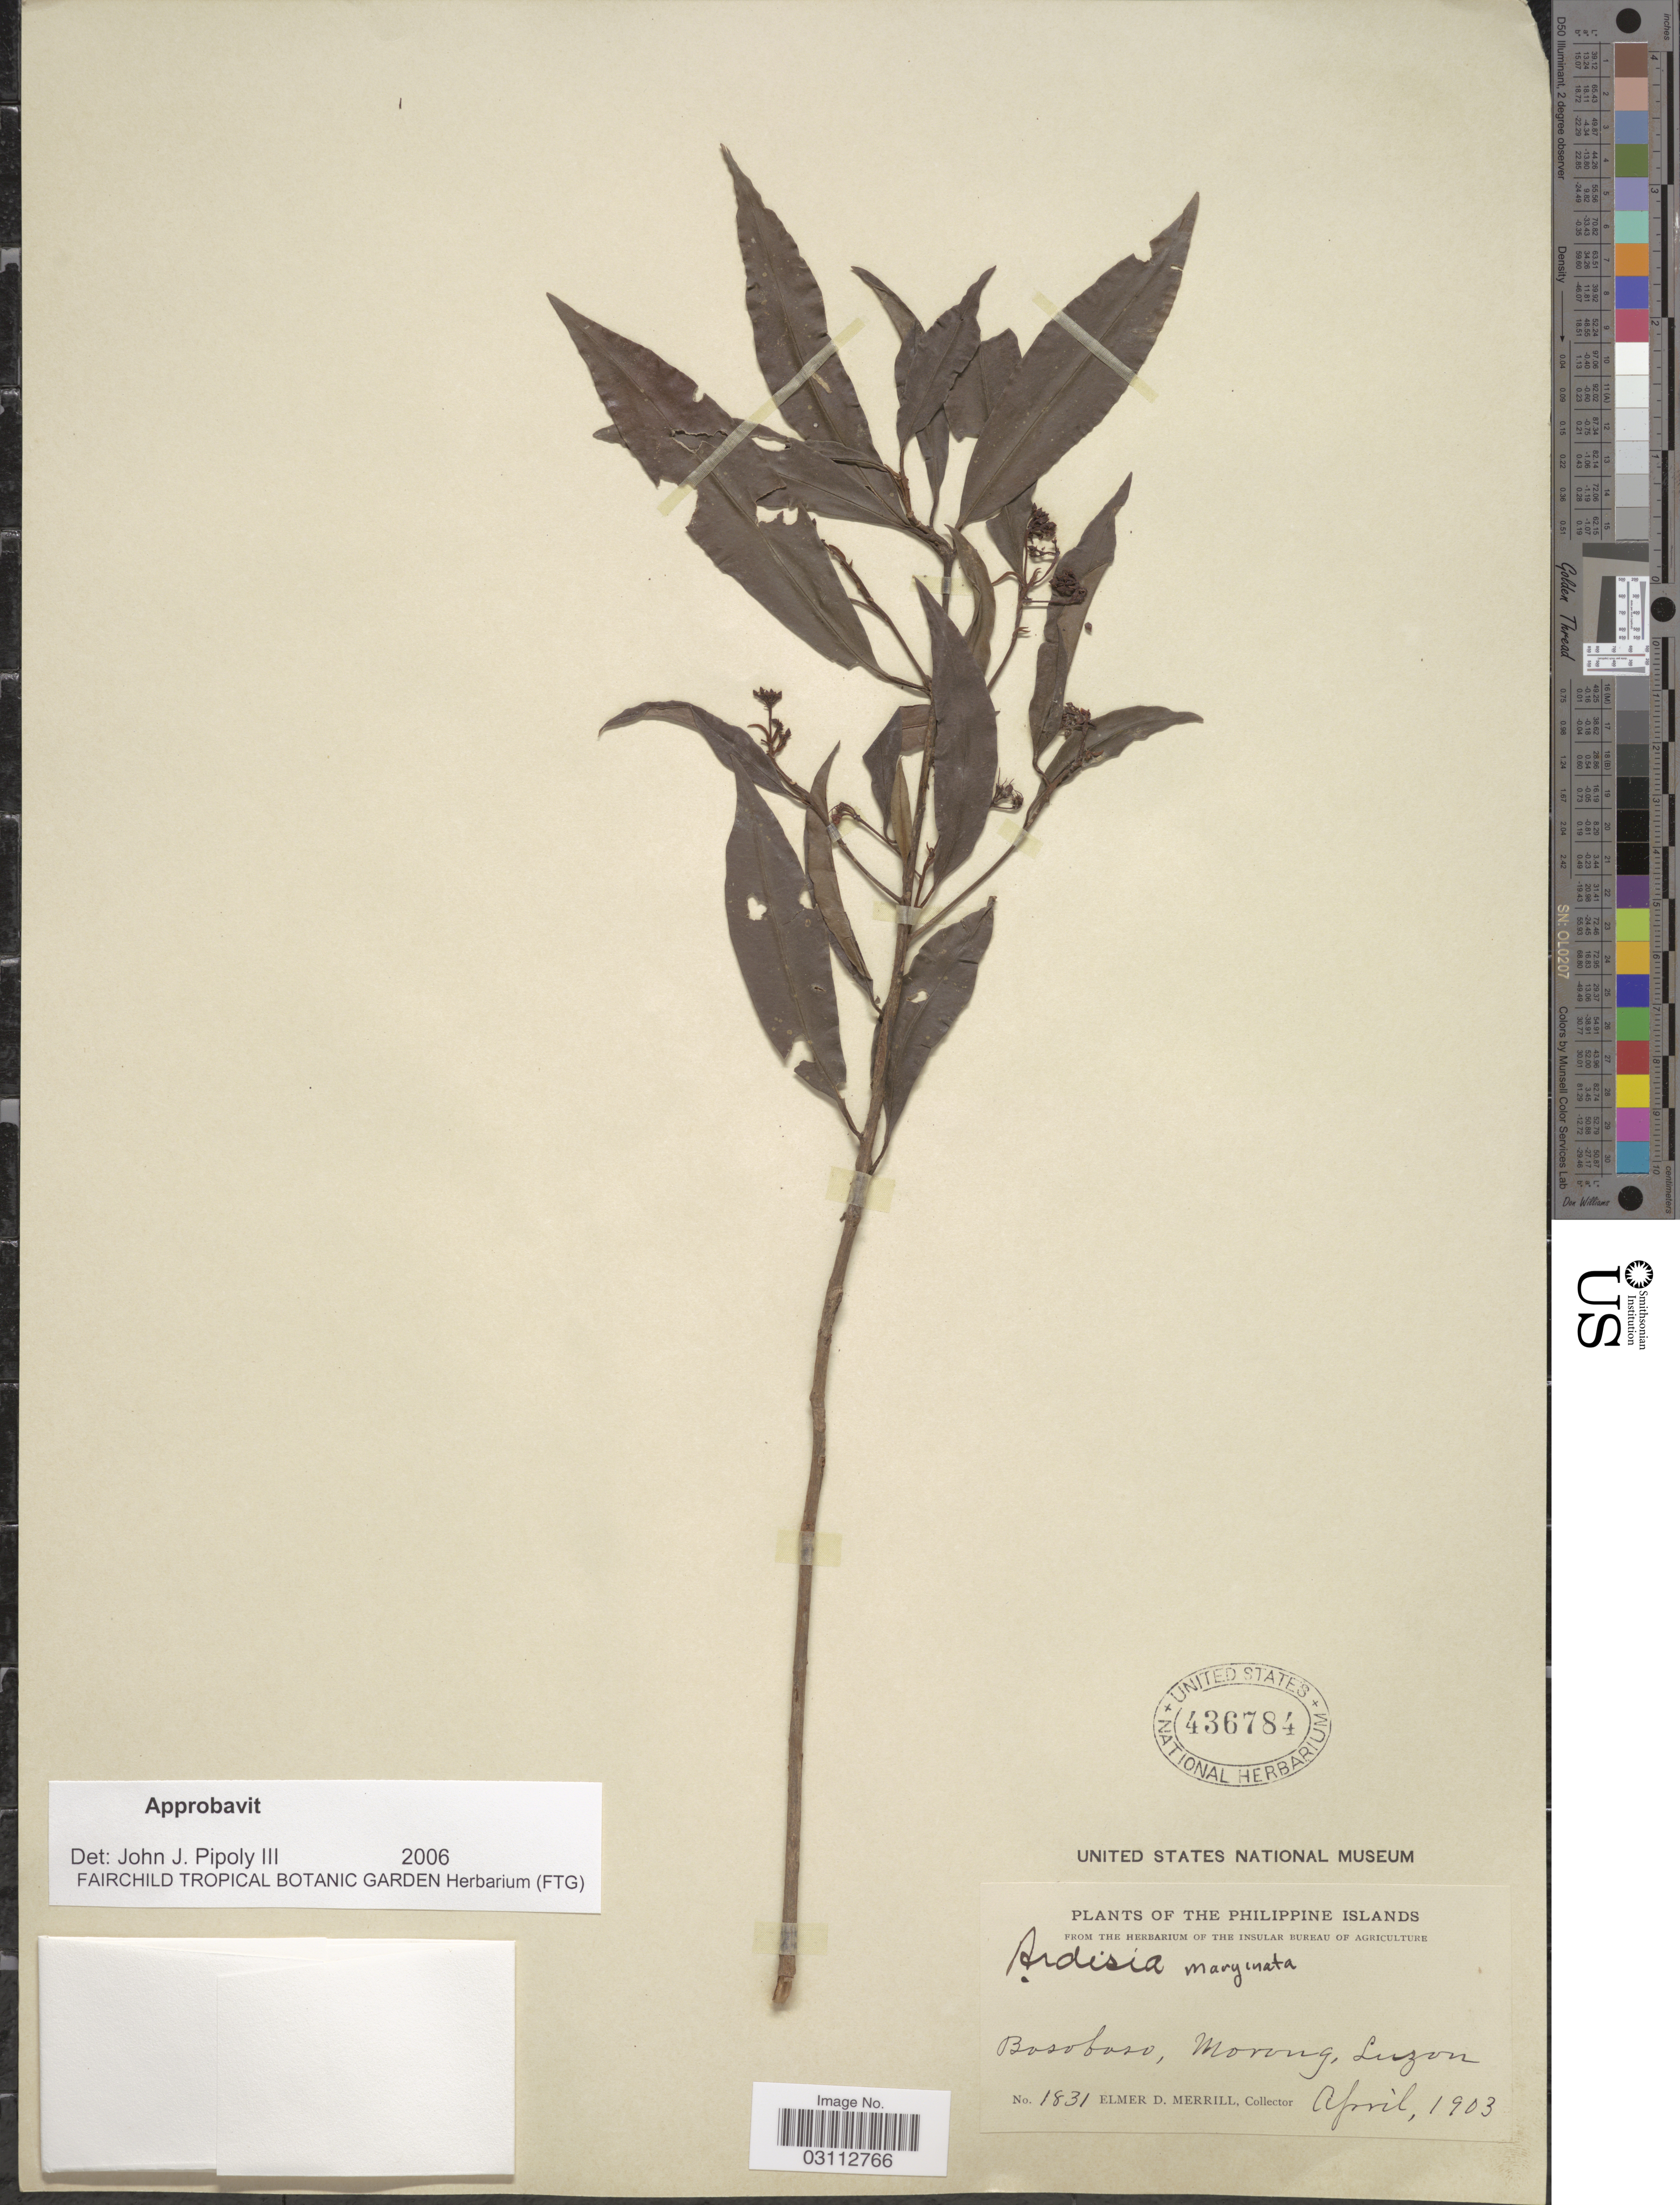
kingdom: Plantae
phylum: Tracheophyta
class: Magnoliopsida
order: Ericales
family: Primulaceae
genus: Ardisia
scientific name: Ardisia marginata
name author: Blume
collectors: E. D. Merrill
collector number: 1831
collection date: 1903-04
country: Philippines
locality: The Philippine Islands, Bosoboso, Morong, Luzon.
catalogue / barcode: US 436784